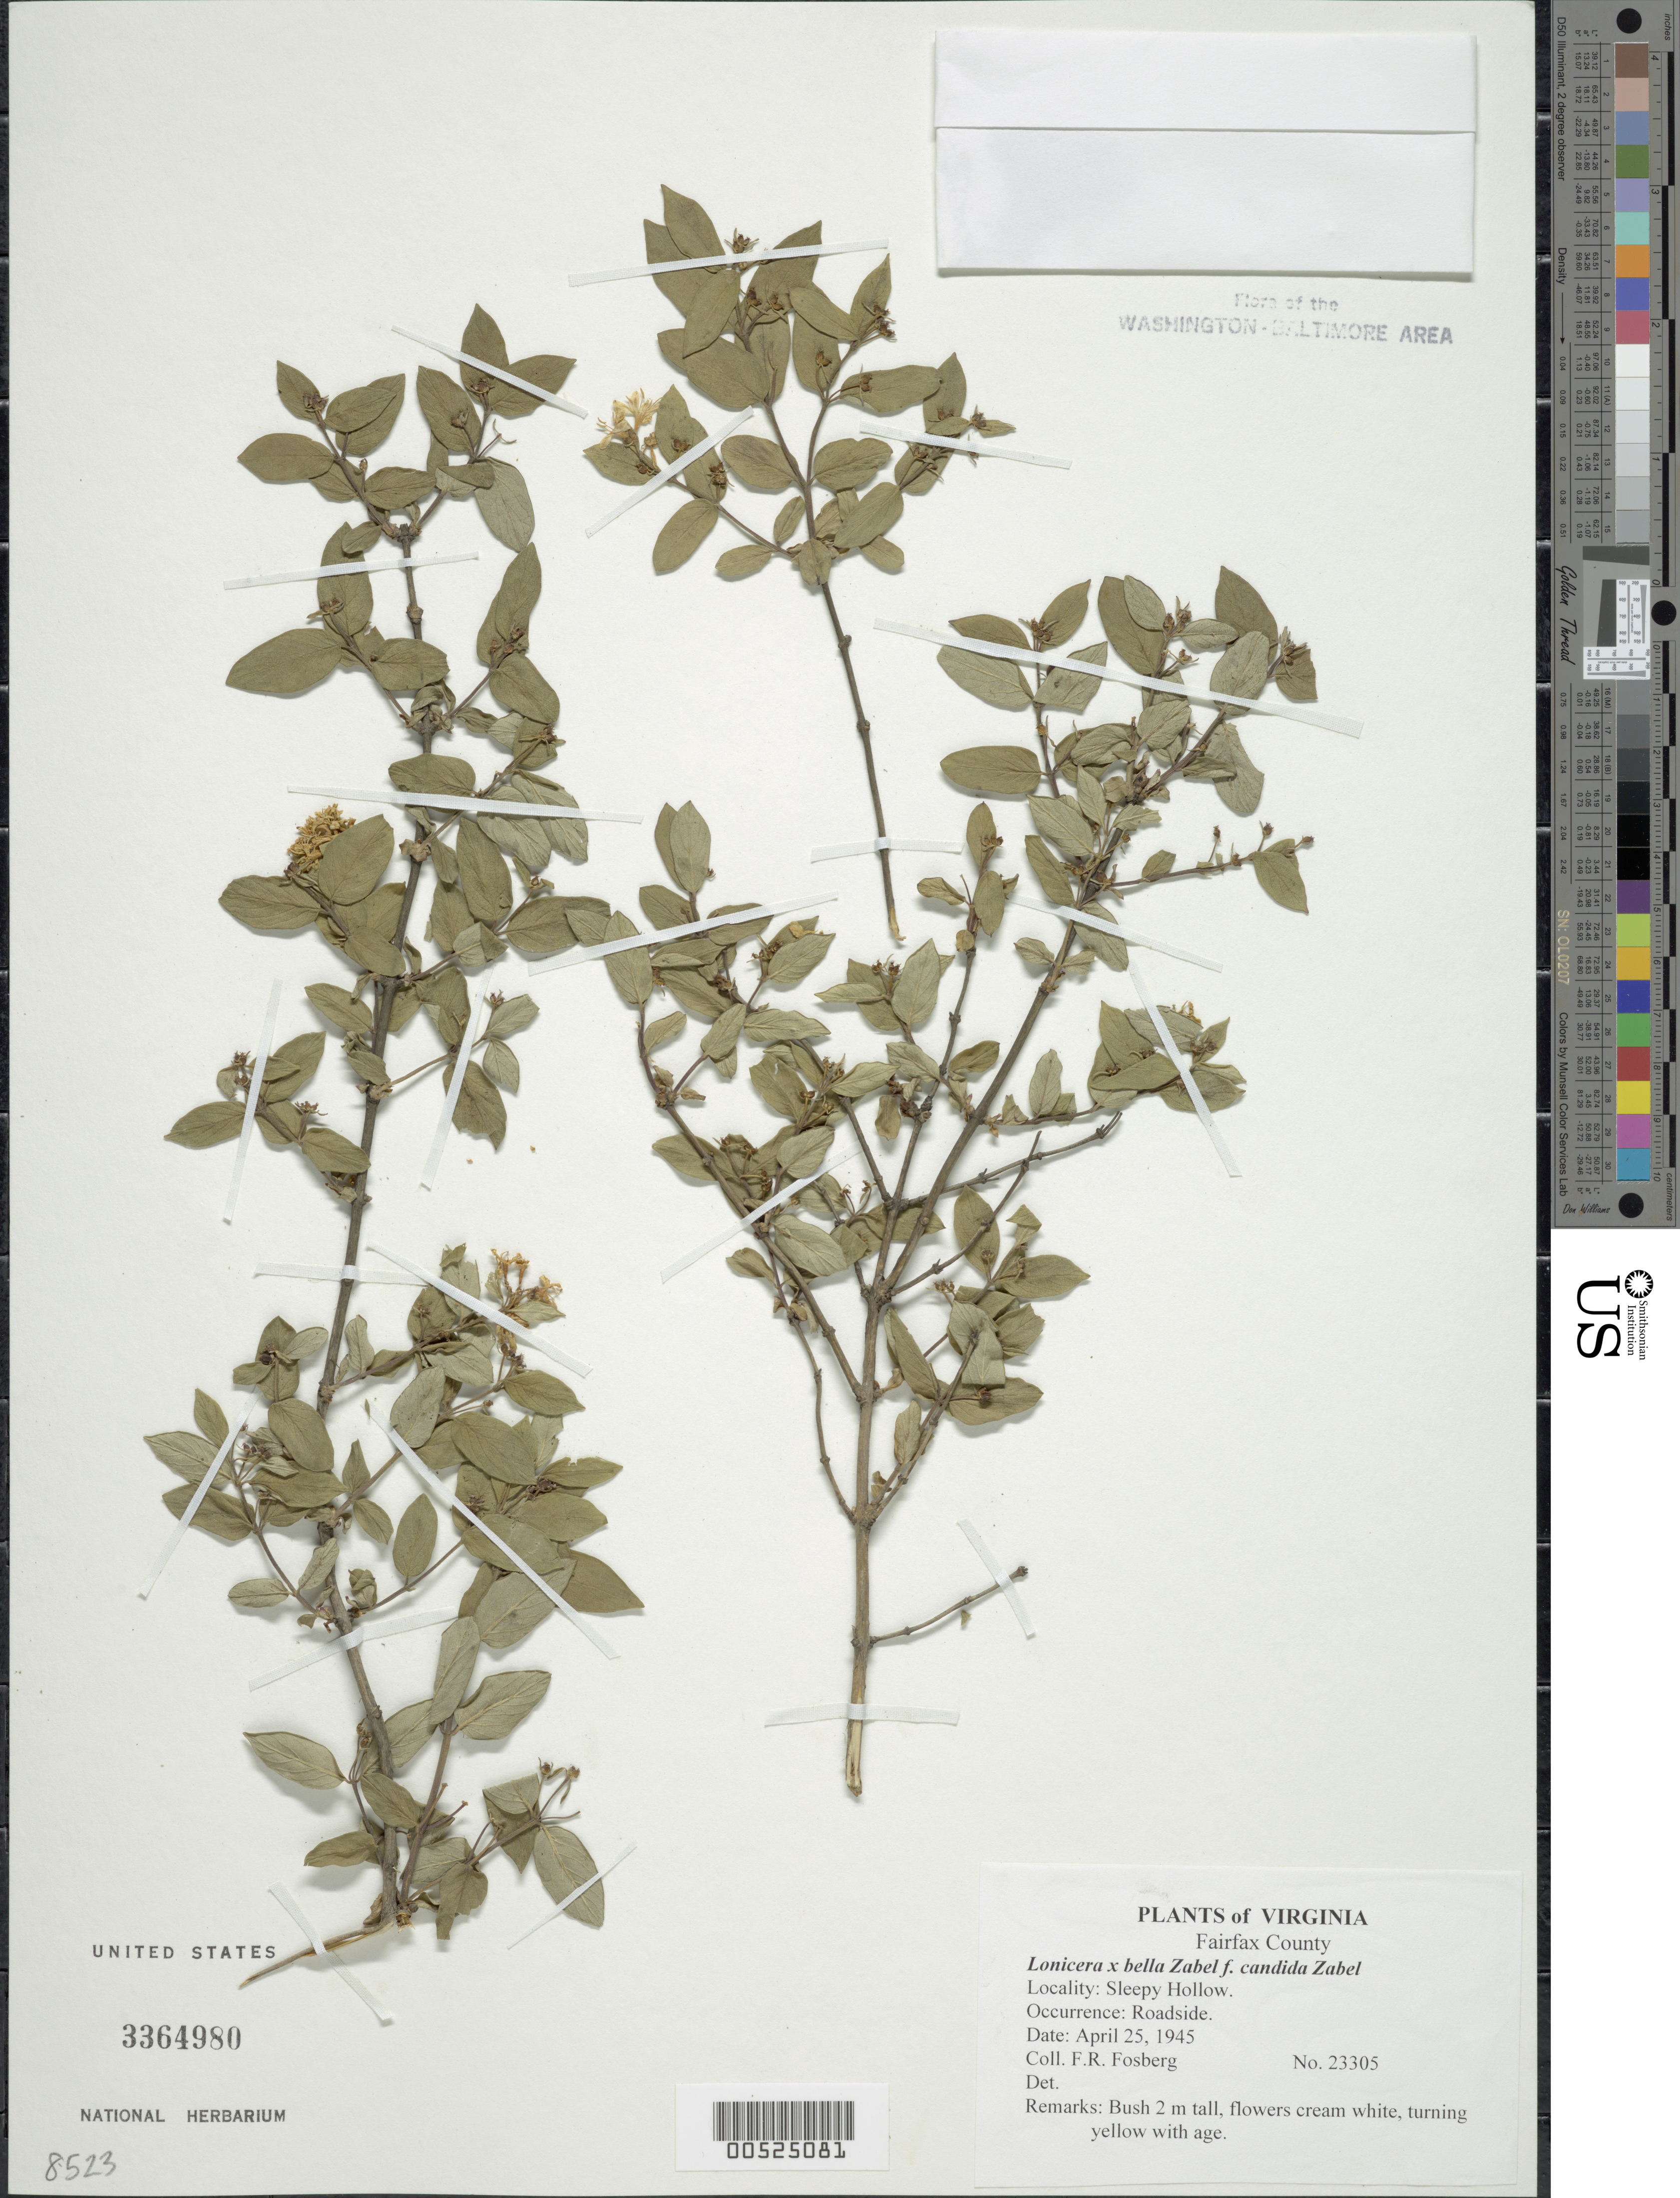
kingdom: Plantae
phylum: Tracheophyta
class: Magnoliopsida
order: Dipsacales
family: Caprifoliaceae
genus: Lonicera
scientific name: Lonicera x bella f. candida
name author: Zabel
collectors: F. R. Fosberg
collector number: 23305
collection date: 1945-04-25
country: United States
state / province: Virginia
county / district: Fairfax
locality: Fairfax County. Sleepy Hollow.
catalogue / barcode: US 3364980